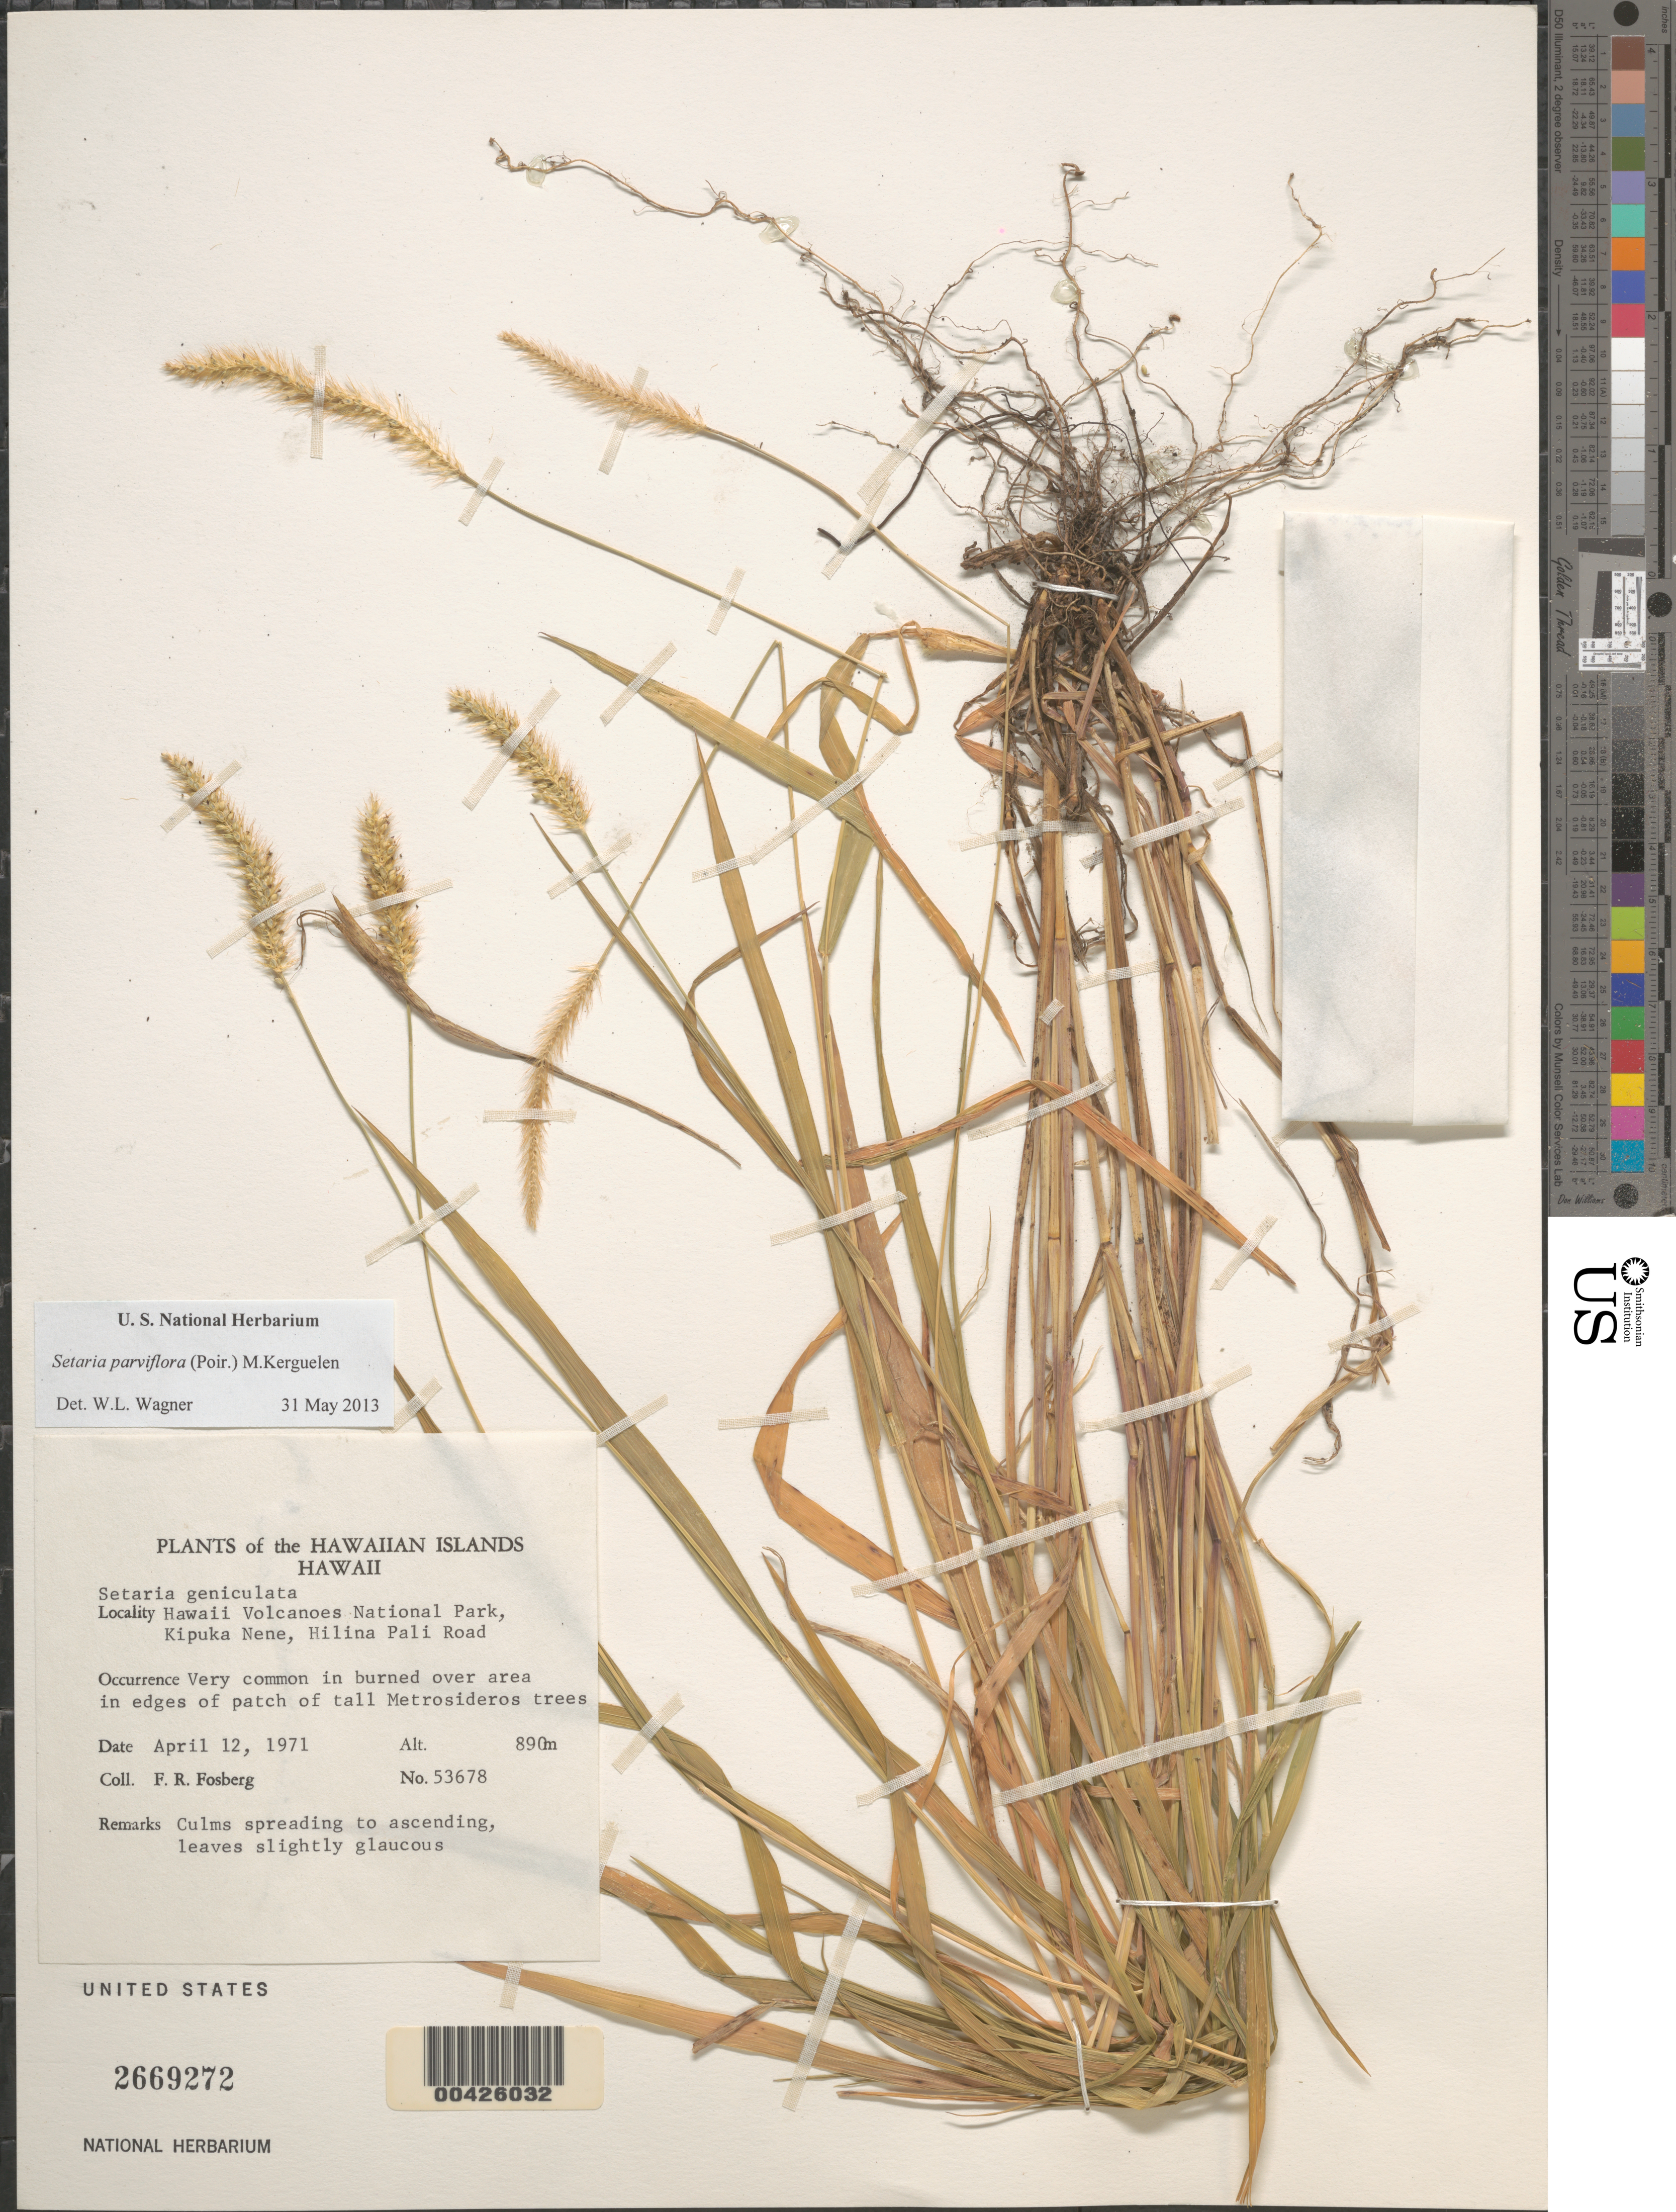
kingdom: Plantae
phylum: Tracheophyta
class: Liliopsida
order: Poales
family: Poaceae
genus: Setaria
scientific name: Setaria parviflora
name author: (Poir.) Kerguélen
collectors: F. R. Fosberg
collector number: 53678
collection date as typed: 12 Apr 1971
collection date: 1971-04-12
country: United States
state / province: Hawaii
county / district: Hawaii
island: Hawaii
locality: Hawaii Volcanoes National Park, Kipuka Nene, Hilina Pali Road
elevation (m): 890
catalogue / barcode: US 2669272